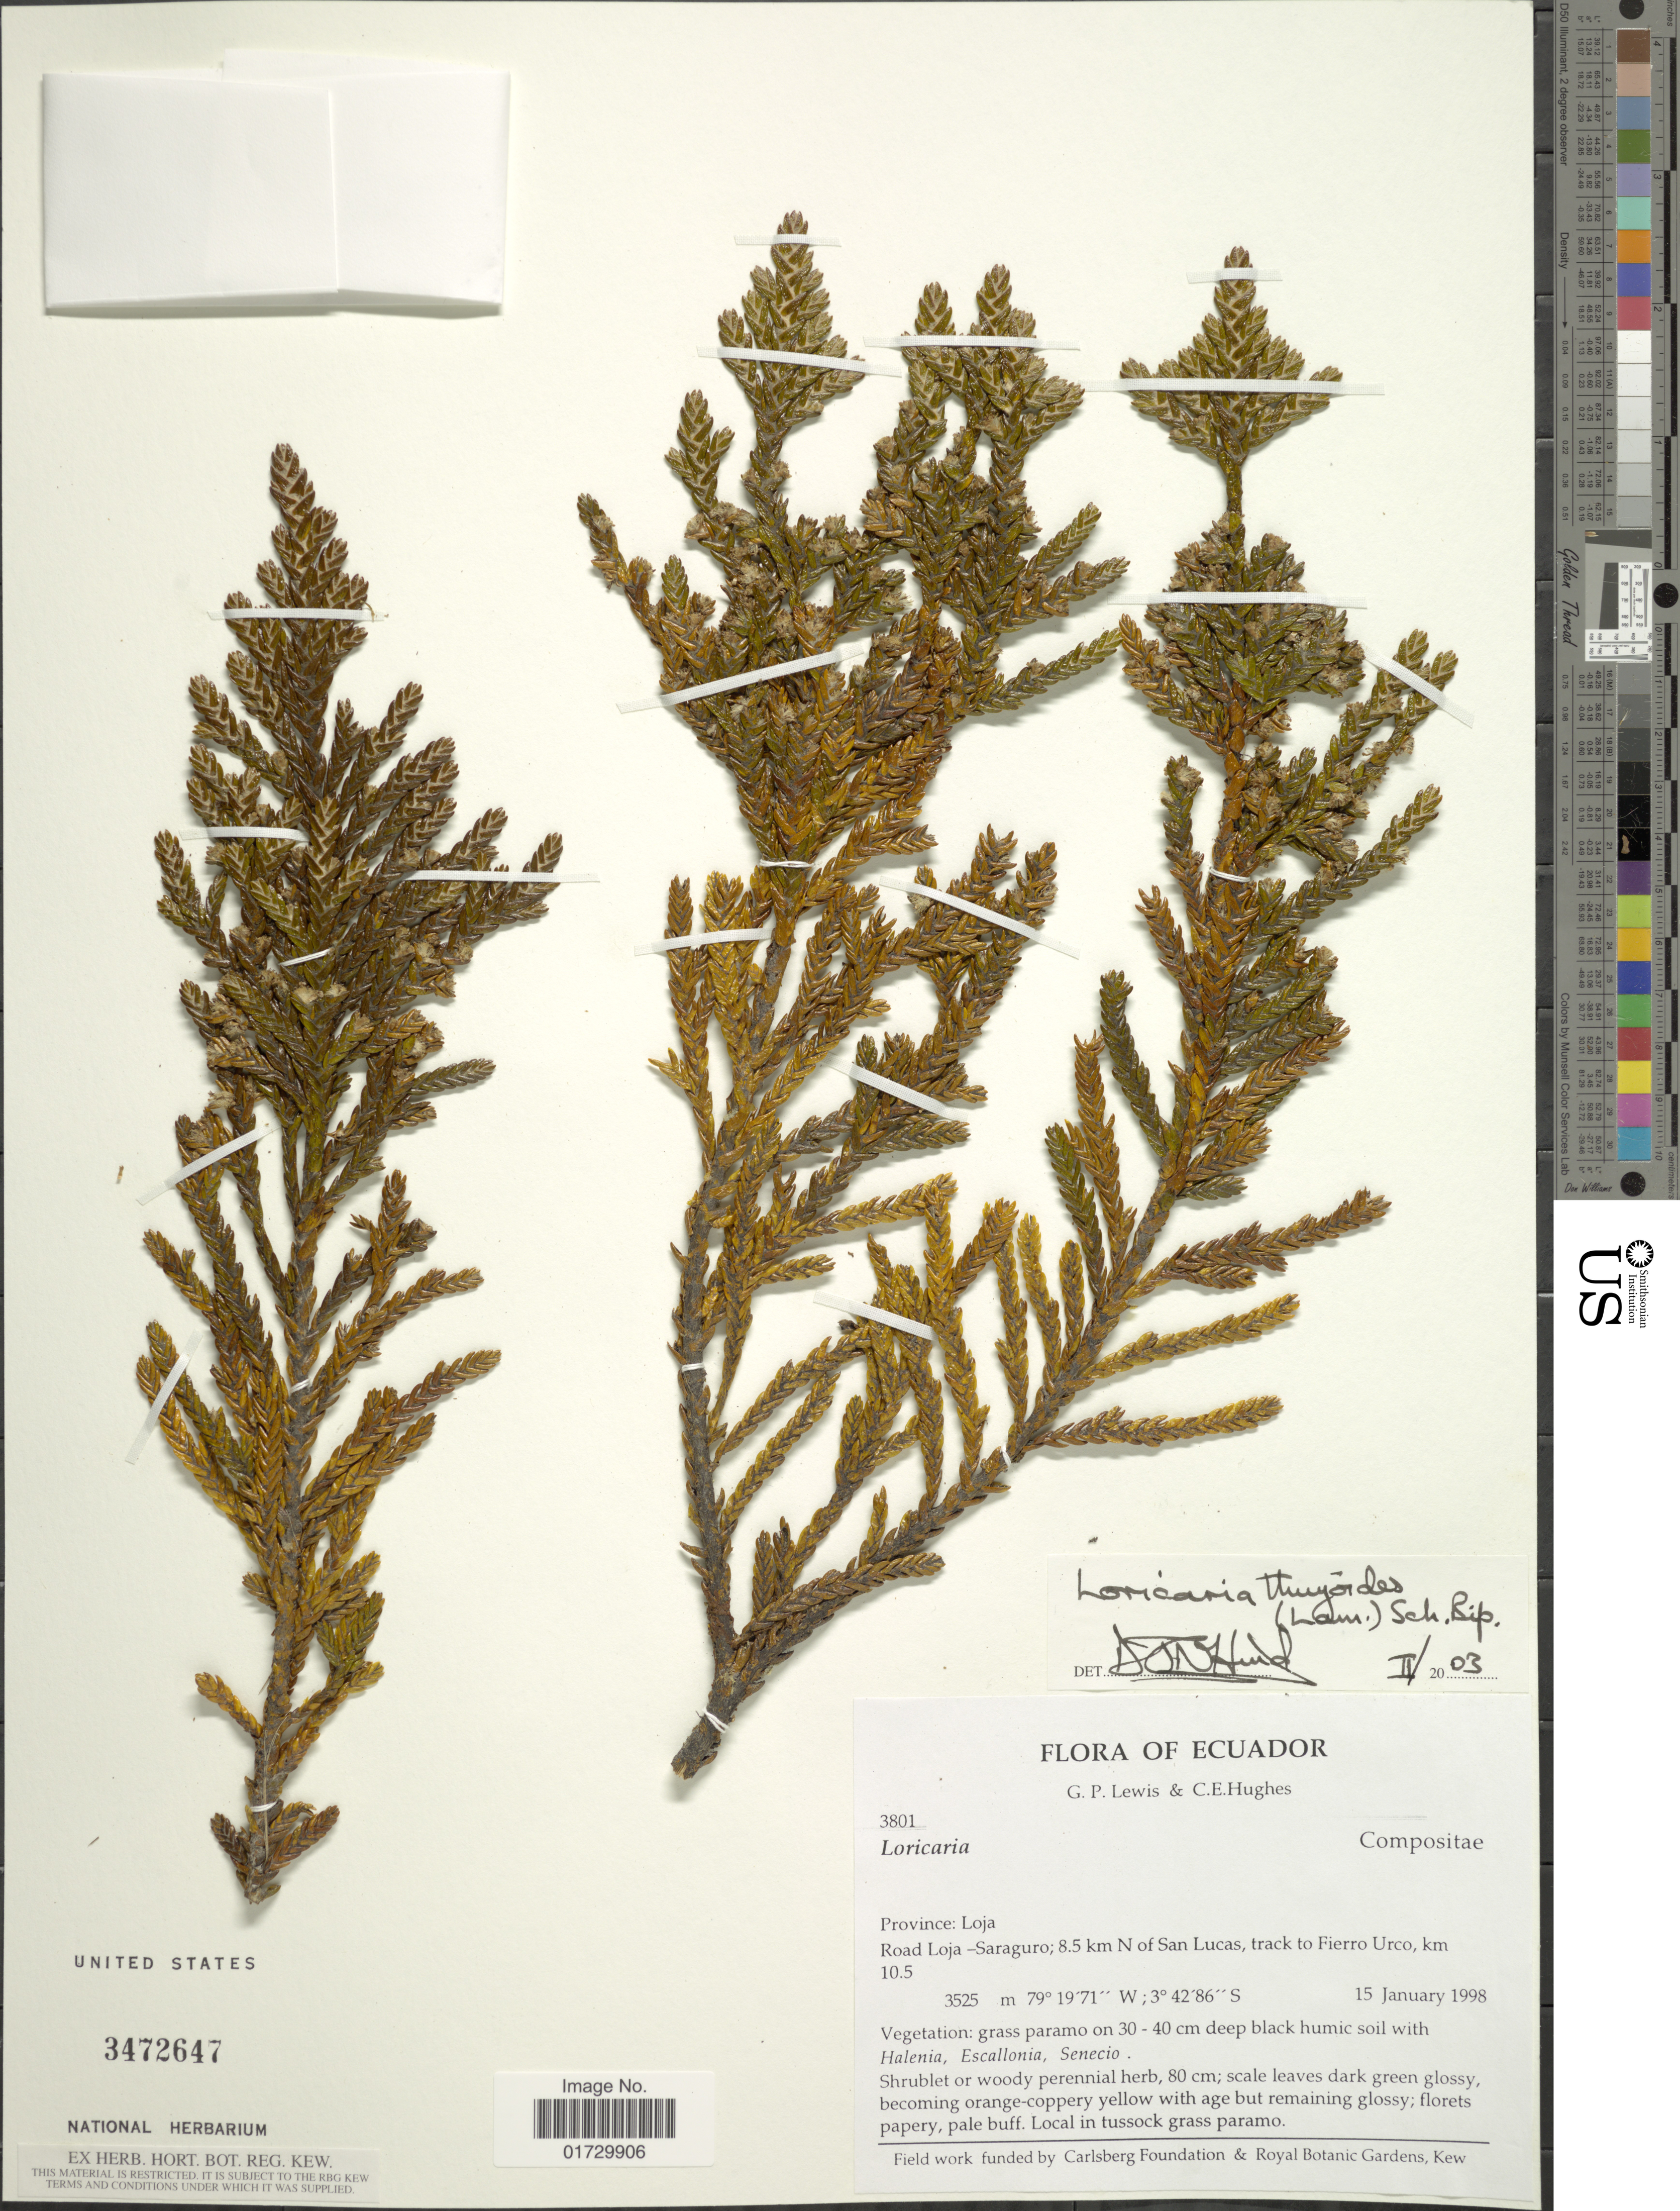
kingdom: Plantae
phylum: Tracheophyta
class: Magnoliopsida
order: Asterales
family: Asteraceae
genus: Loricaria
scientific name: Loricaria thuyoides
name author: (Lam.) Sch. Bip.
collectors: G. P. Lewis & C. E. Hughes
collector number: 3801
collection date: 1998-01-15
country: Ecuador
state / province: Loja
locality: Road Loja-Saraguro; 8.5 km N of San Lucas, track to Fierro Urco, km 10.5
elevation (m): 3525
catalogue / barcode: US 3472647